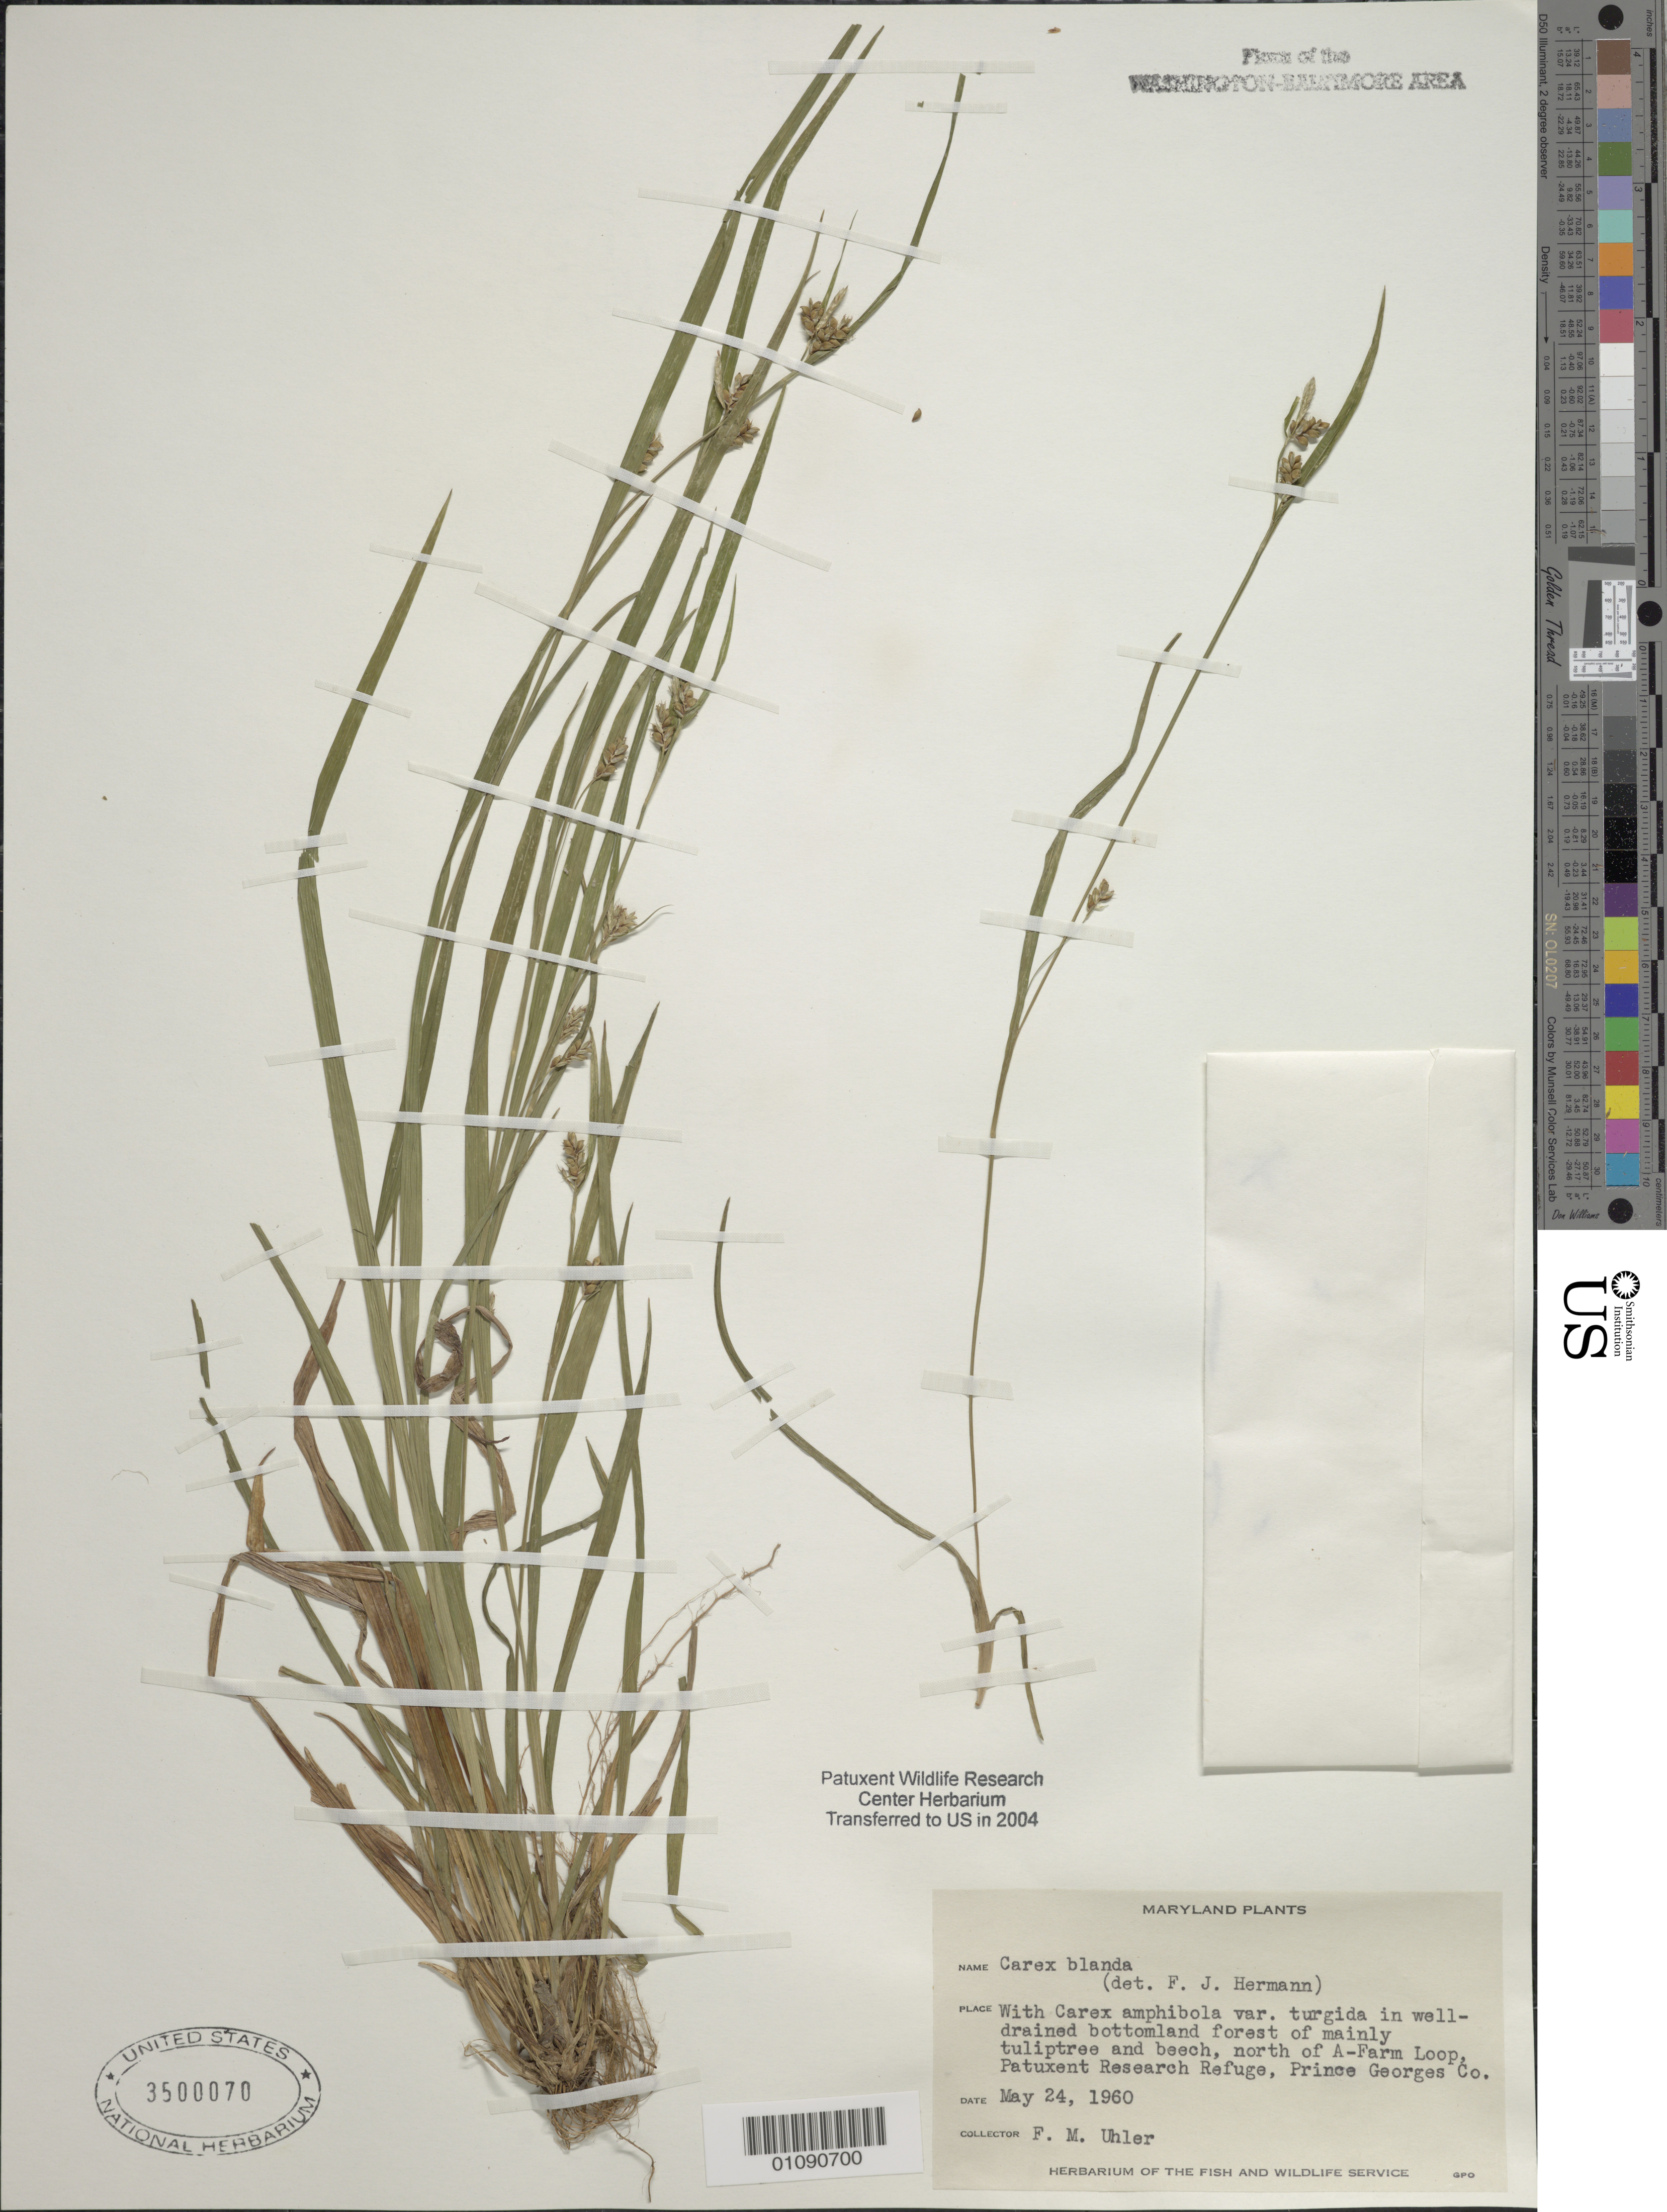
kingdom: Plantae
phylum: Tracheophyta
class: Liliopsida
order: Poales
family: Cyperaceae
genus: Carex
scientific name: Carex blanda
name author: Dewey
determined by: Hermann, F. J.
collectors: F. M. Uhler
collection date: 1960-05-24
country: United States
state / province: Maryland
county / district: Prince George's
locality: Patuxent Wildlife Refuge, N. of A Farm loop.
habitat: With Carex amphibola var. turgida in well-drained bottomland forest of mainly Tuliptree and Beech.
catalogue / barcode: US 3500070